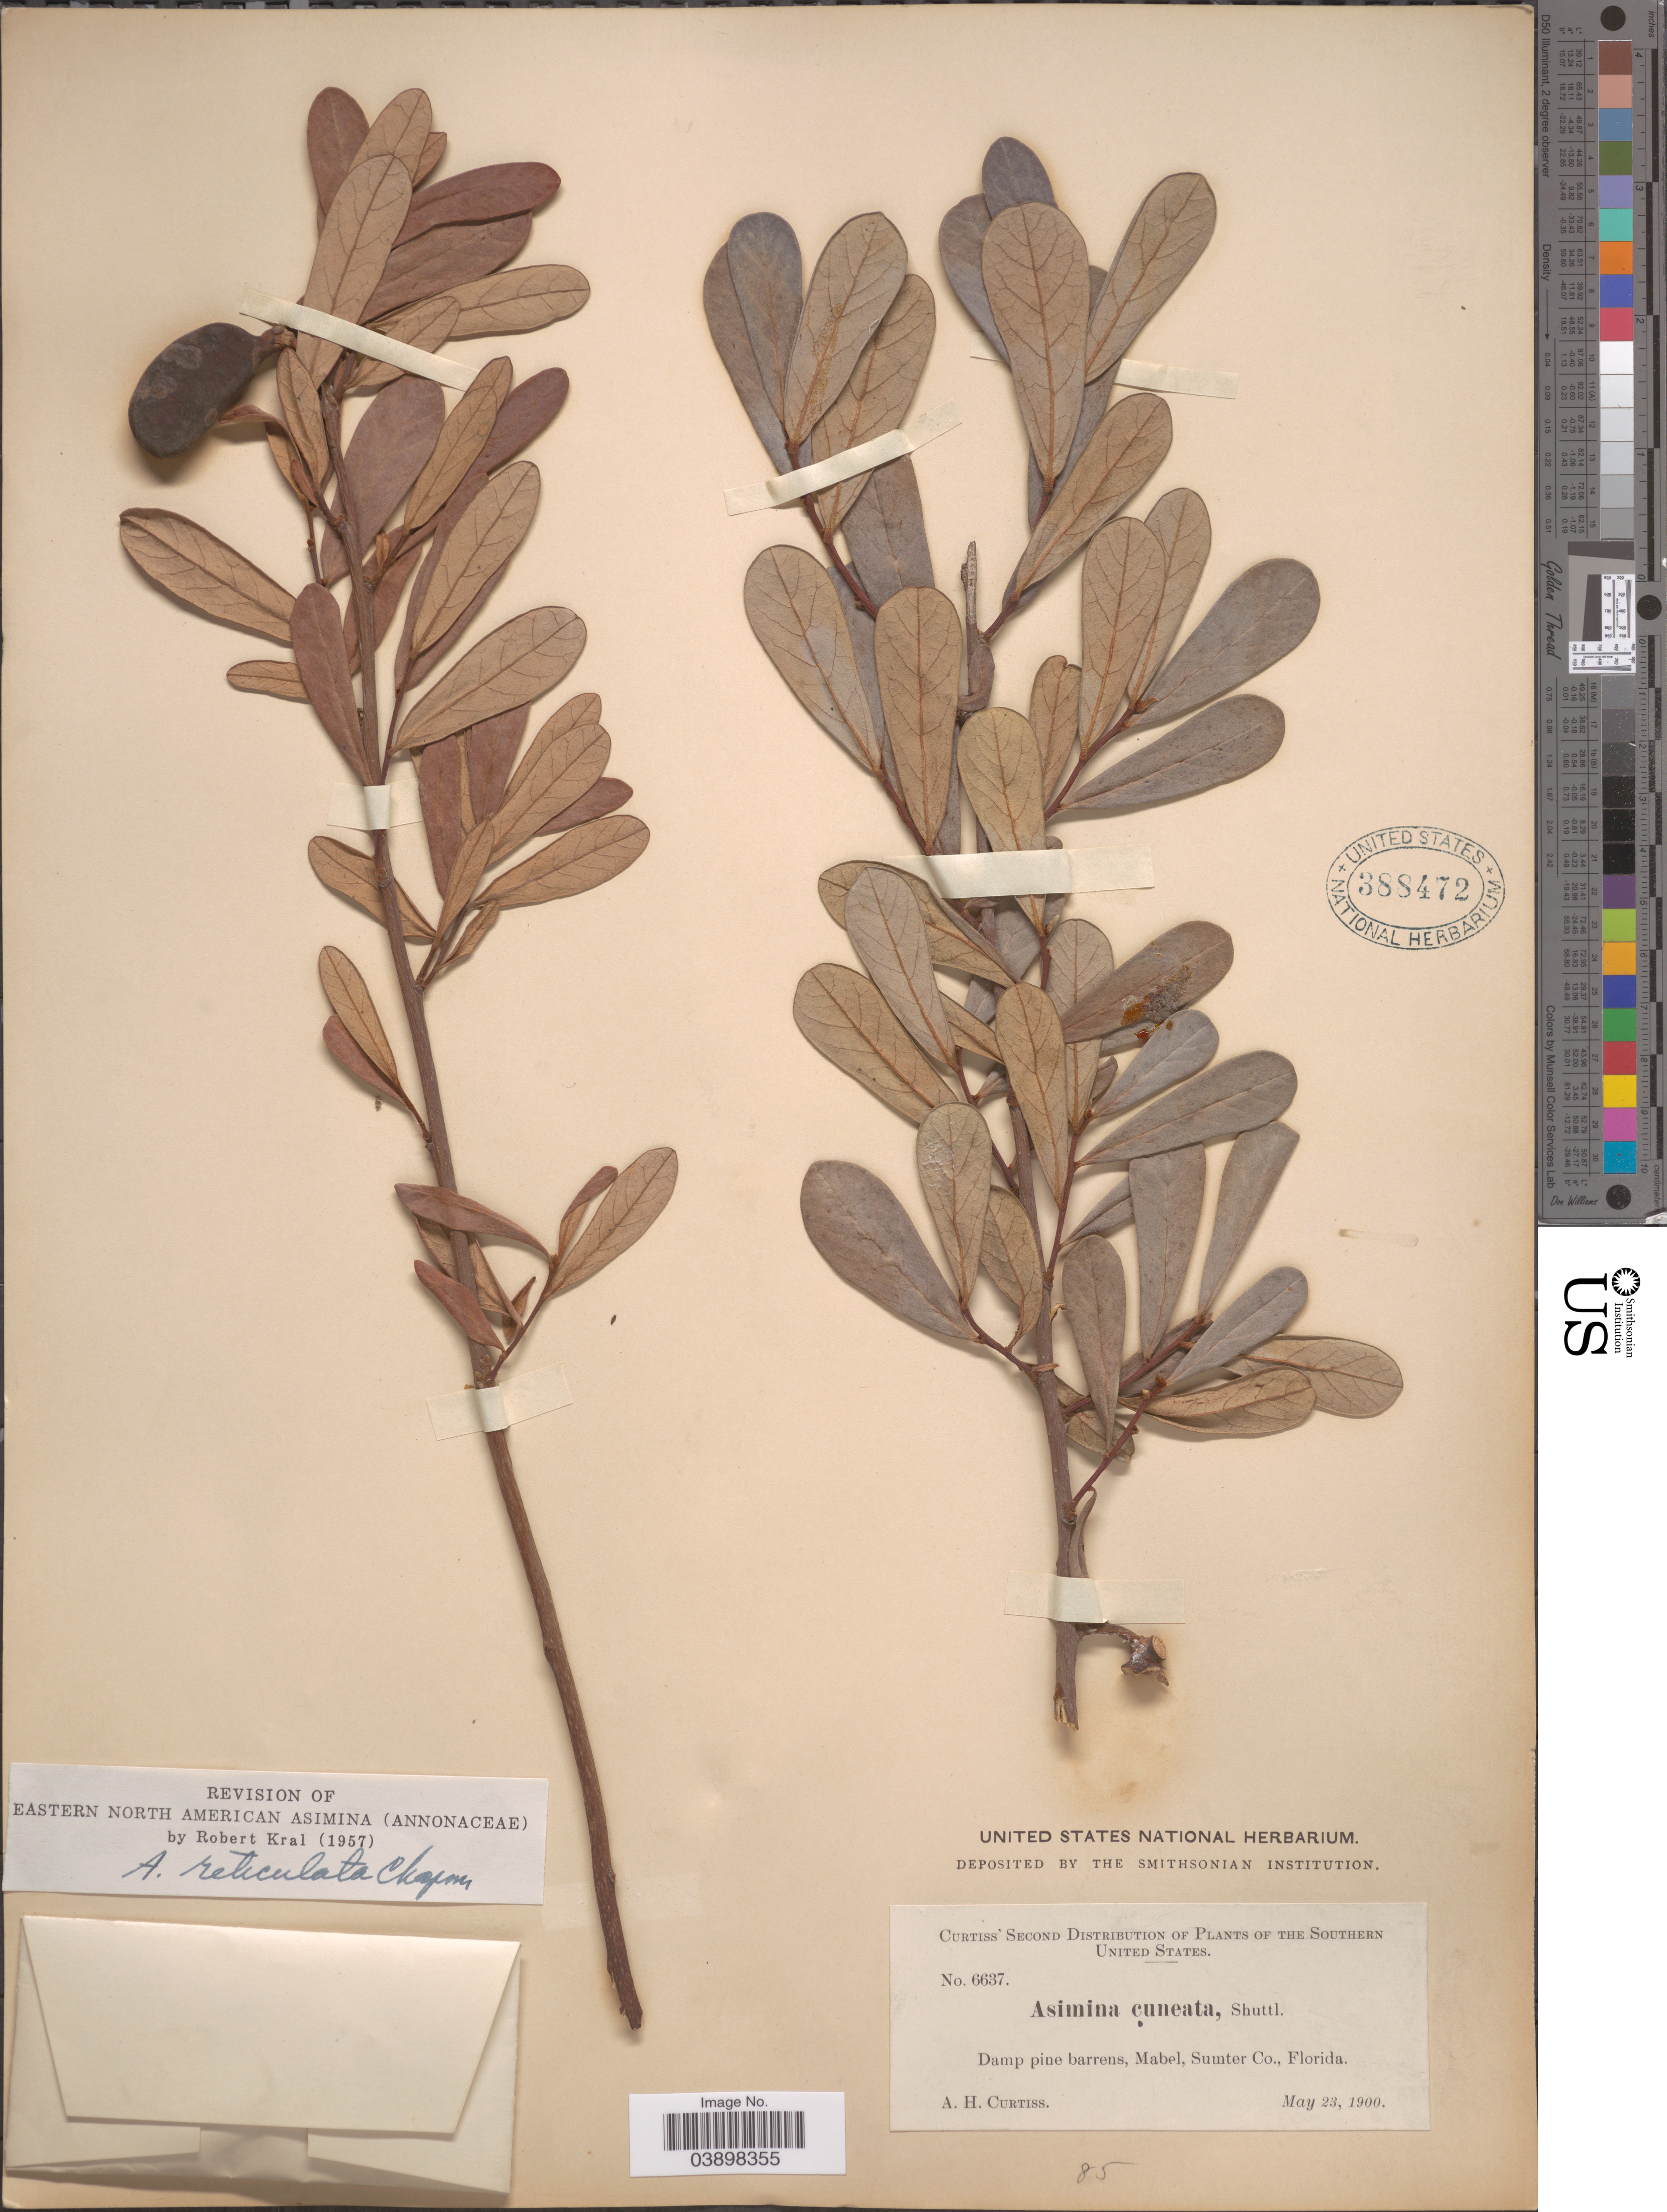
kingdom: Plantae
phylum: Tracheophyta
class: Magnoliopsida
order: Magnoliales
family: Annonaceae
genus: Asimina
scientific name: Asimina reticulata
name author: (Shuttlew.) Chapm.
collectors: A. H. Curtiss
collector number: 6637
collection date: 1900-05-23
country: United States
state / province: Florida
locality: The Southern United States. Damp pine barrens, Mabel, Sumter Co.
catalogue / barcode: US 388472